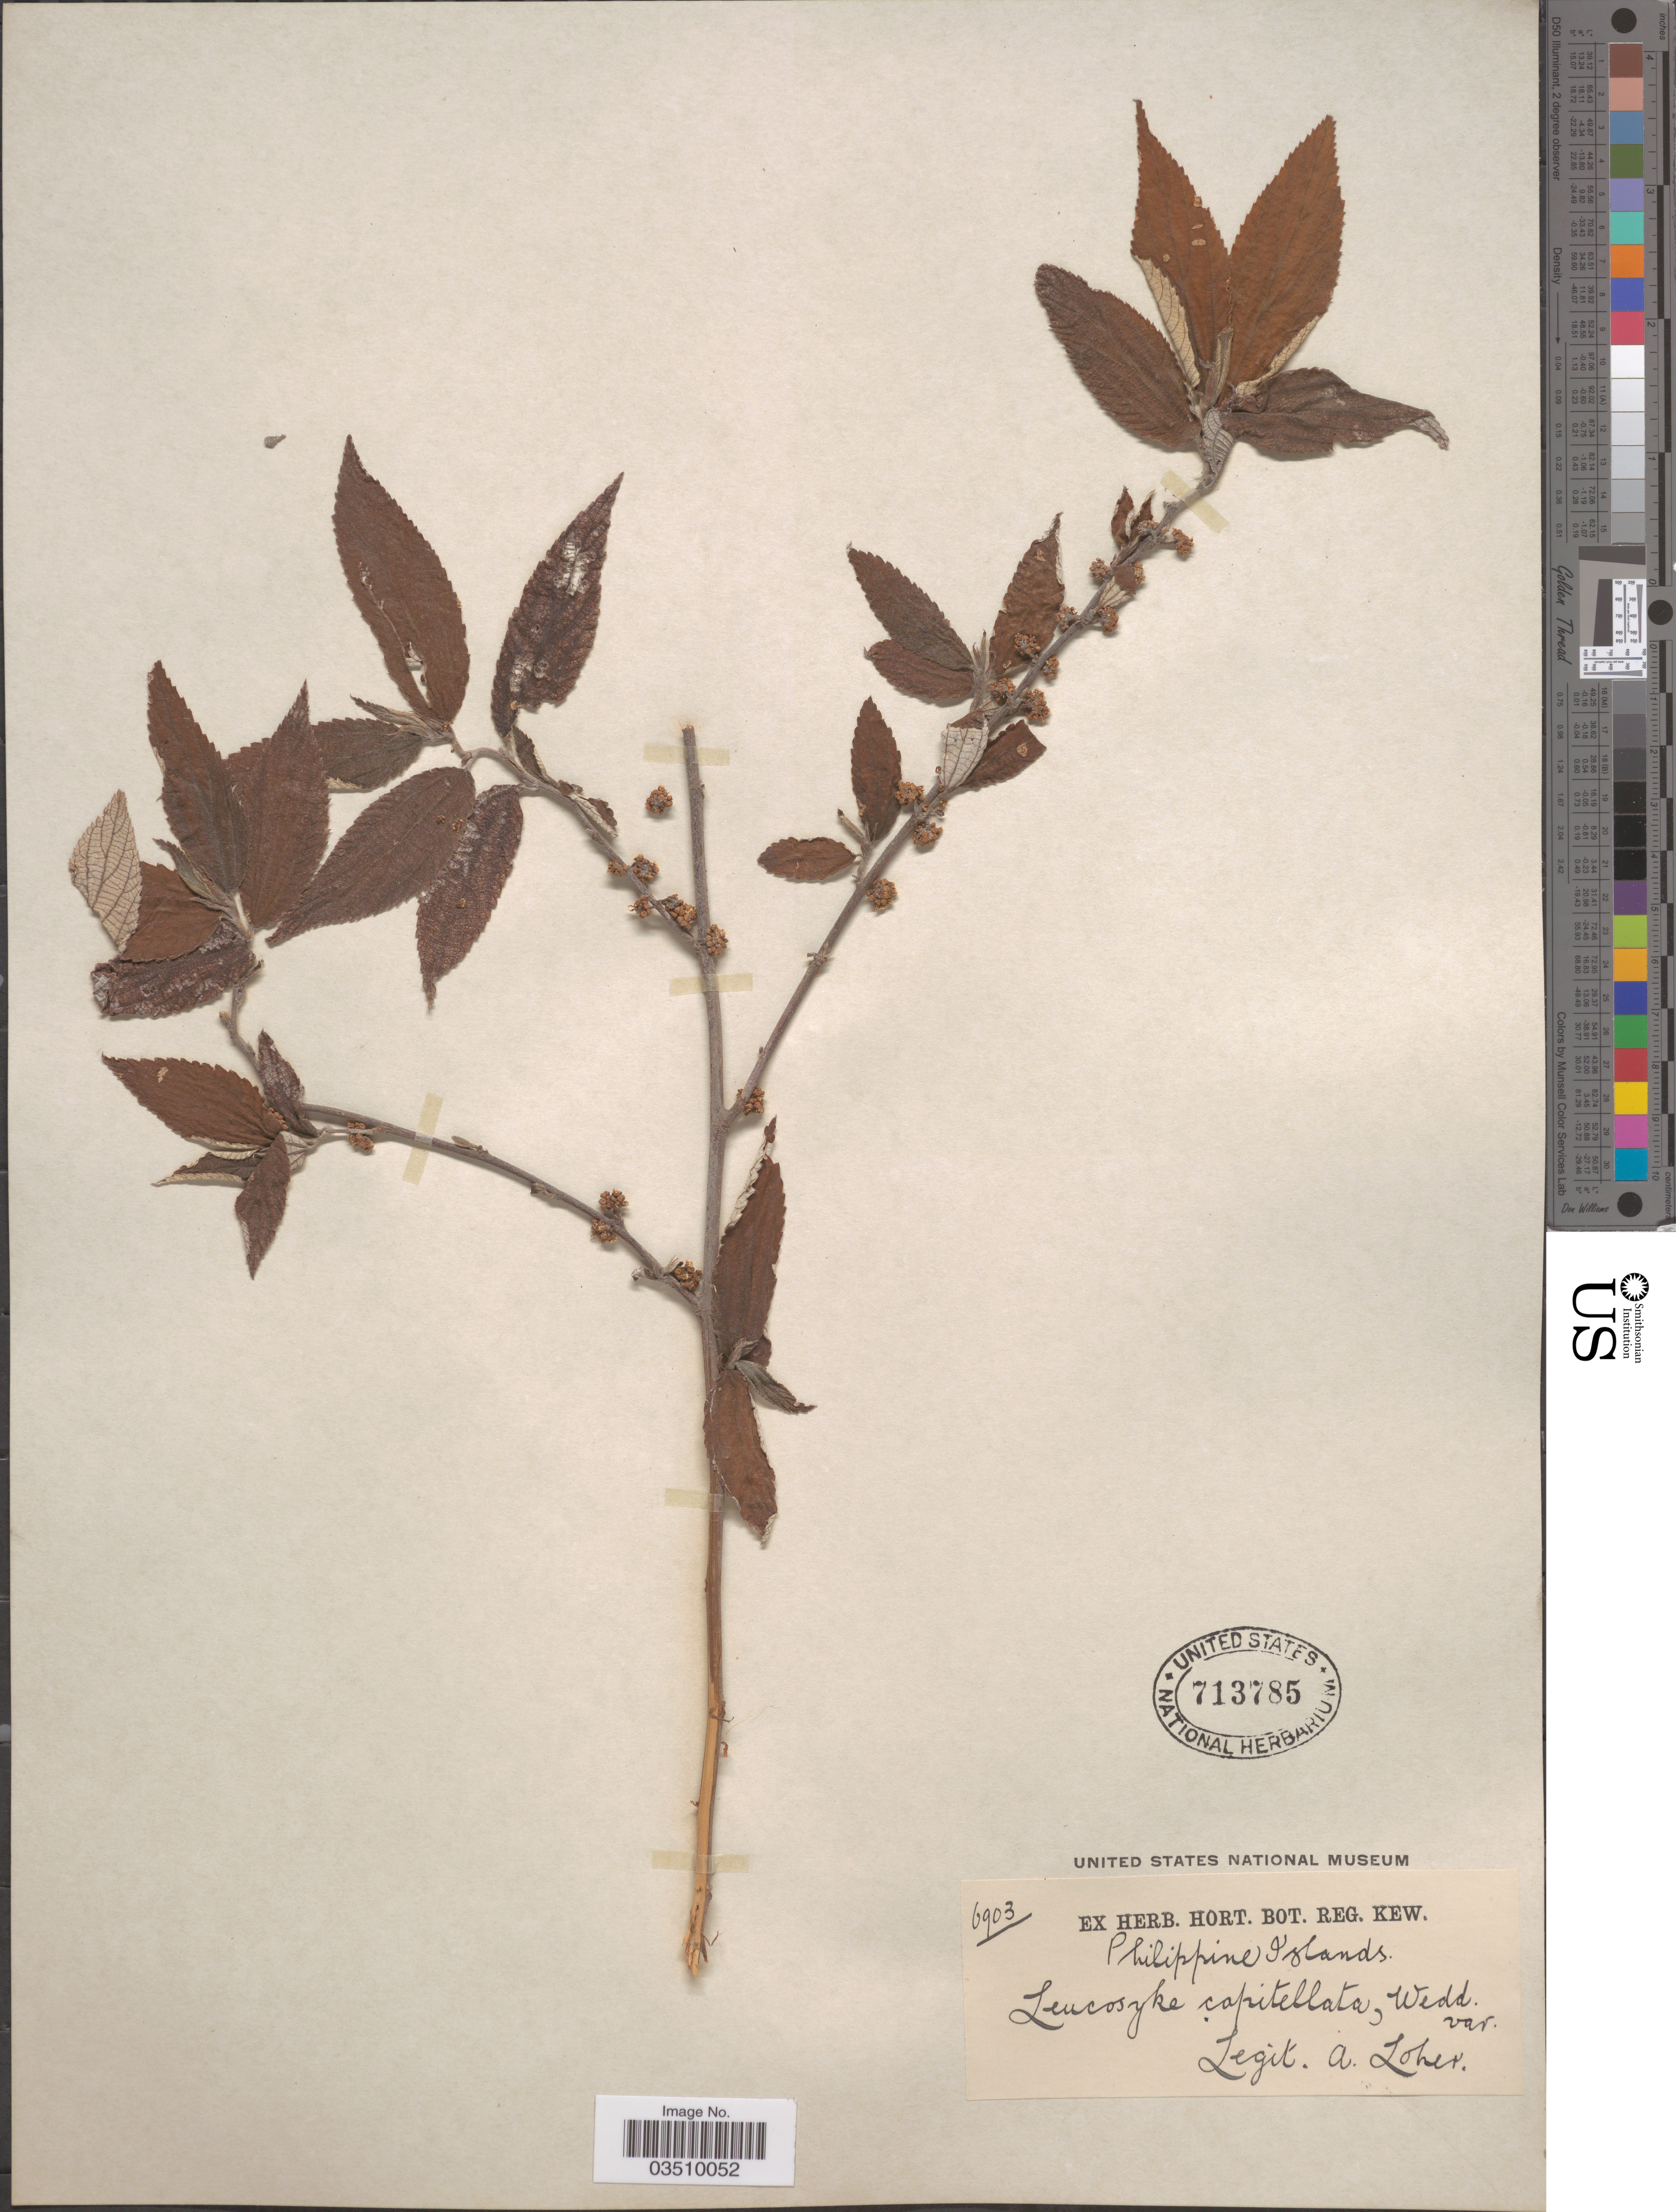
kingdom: Plantae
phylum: Tracheophyta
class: Magnoliopsida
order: Rosales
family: Urticaceae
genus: Leucosyke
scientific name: Leucosyke capitellata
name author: (Poir.) Wedd.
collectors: A. Loher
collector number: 6903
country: Philippines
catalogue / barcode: US 713785